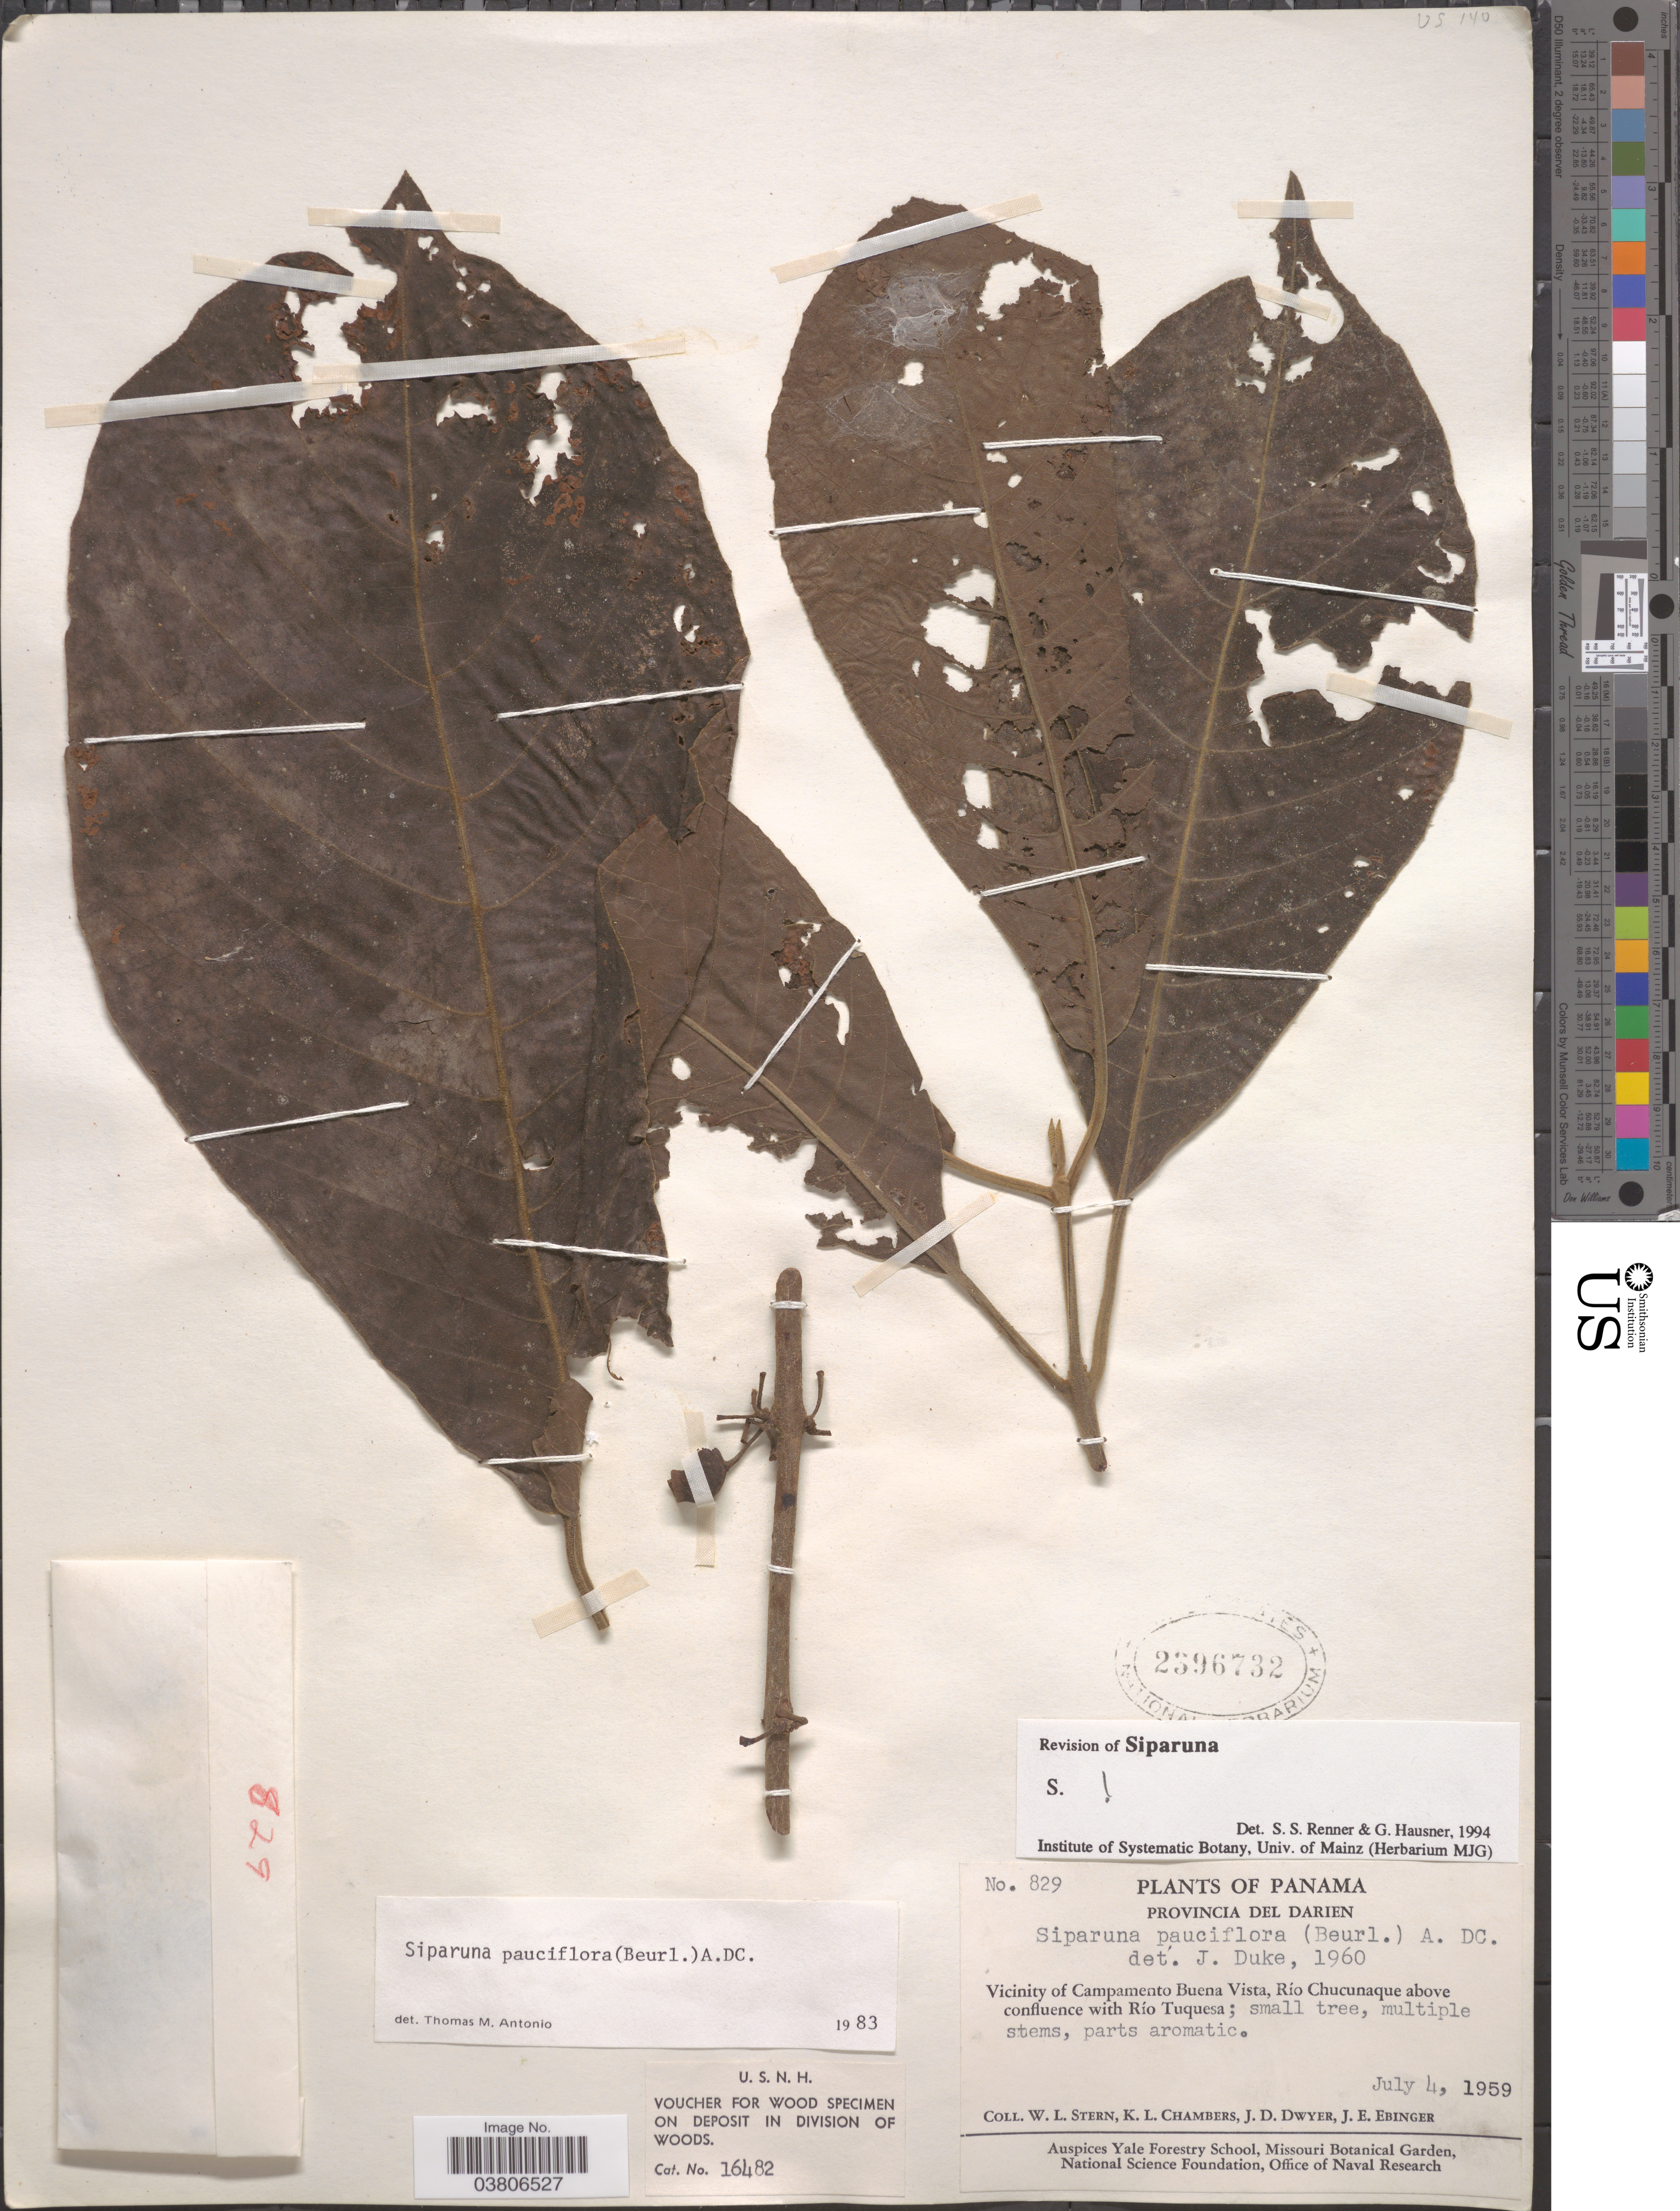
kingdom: Plantae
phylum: Tracheophyta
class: Magnoliopsida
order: Laurales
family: Siparunaceae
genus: Siparuna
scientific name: Siparuna pauciflora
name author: (Beurling) A. DC.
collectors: W. L. Stern, K. Chambers, J. D. Dwyer & J. Ebinger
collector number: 829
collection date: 1959-07-04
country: Panama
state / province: Darien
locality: Vicinity of Campamento Buena Vista, Río Chucunaque above confluence with Río Tuquesa.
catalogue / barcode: US 2396732